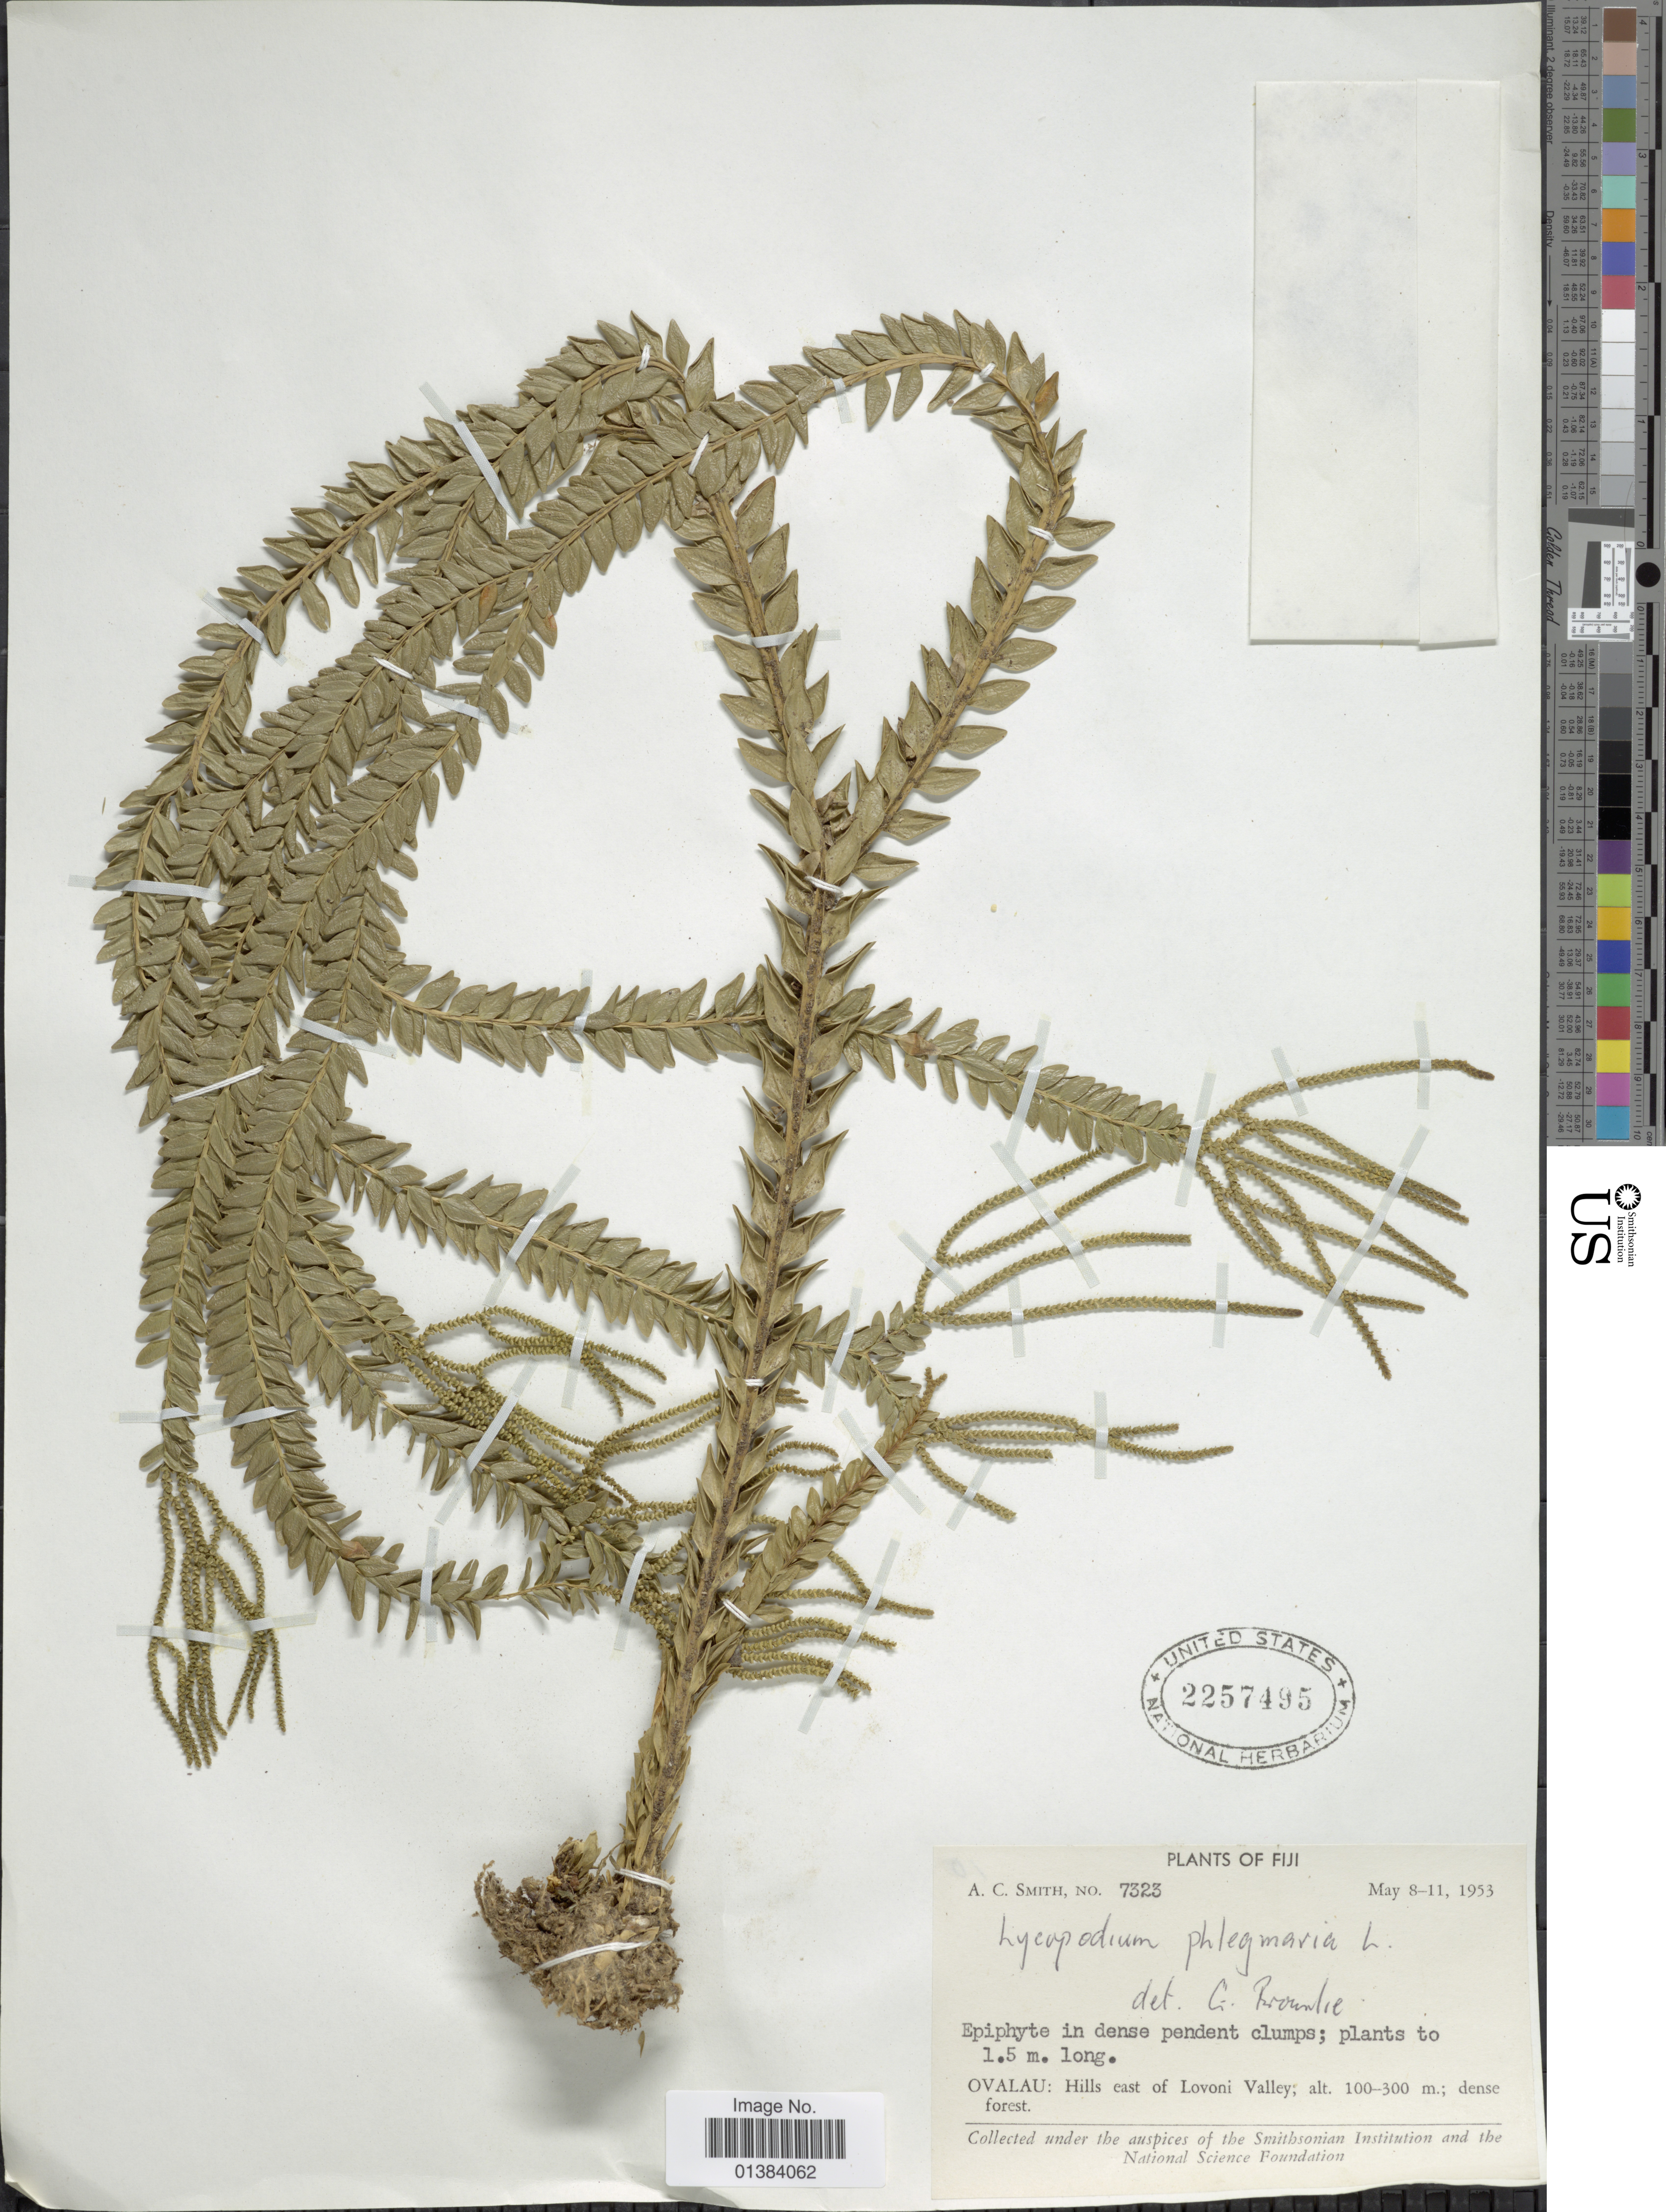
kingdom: Plantae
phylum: Tracheophyta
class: Lycopodiopsida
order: Lycopodiales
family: Lycopodiaceae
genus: Phlegmariurus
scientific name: Phlegmariurus phlegmarioides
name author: (Gaudich.) A. R. Field & Bostock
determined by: Field, A. R.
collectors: A. C. Smith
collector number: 7323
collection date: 1953-05-08/1953-05-11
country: Fiji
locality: Ovalau: Hills east of Lovoni Valley.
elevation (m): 100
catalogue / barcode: US 2257495